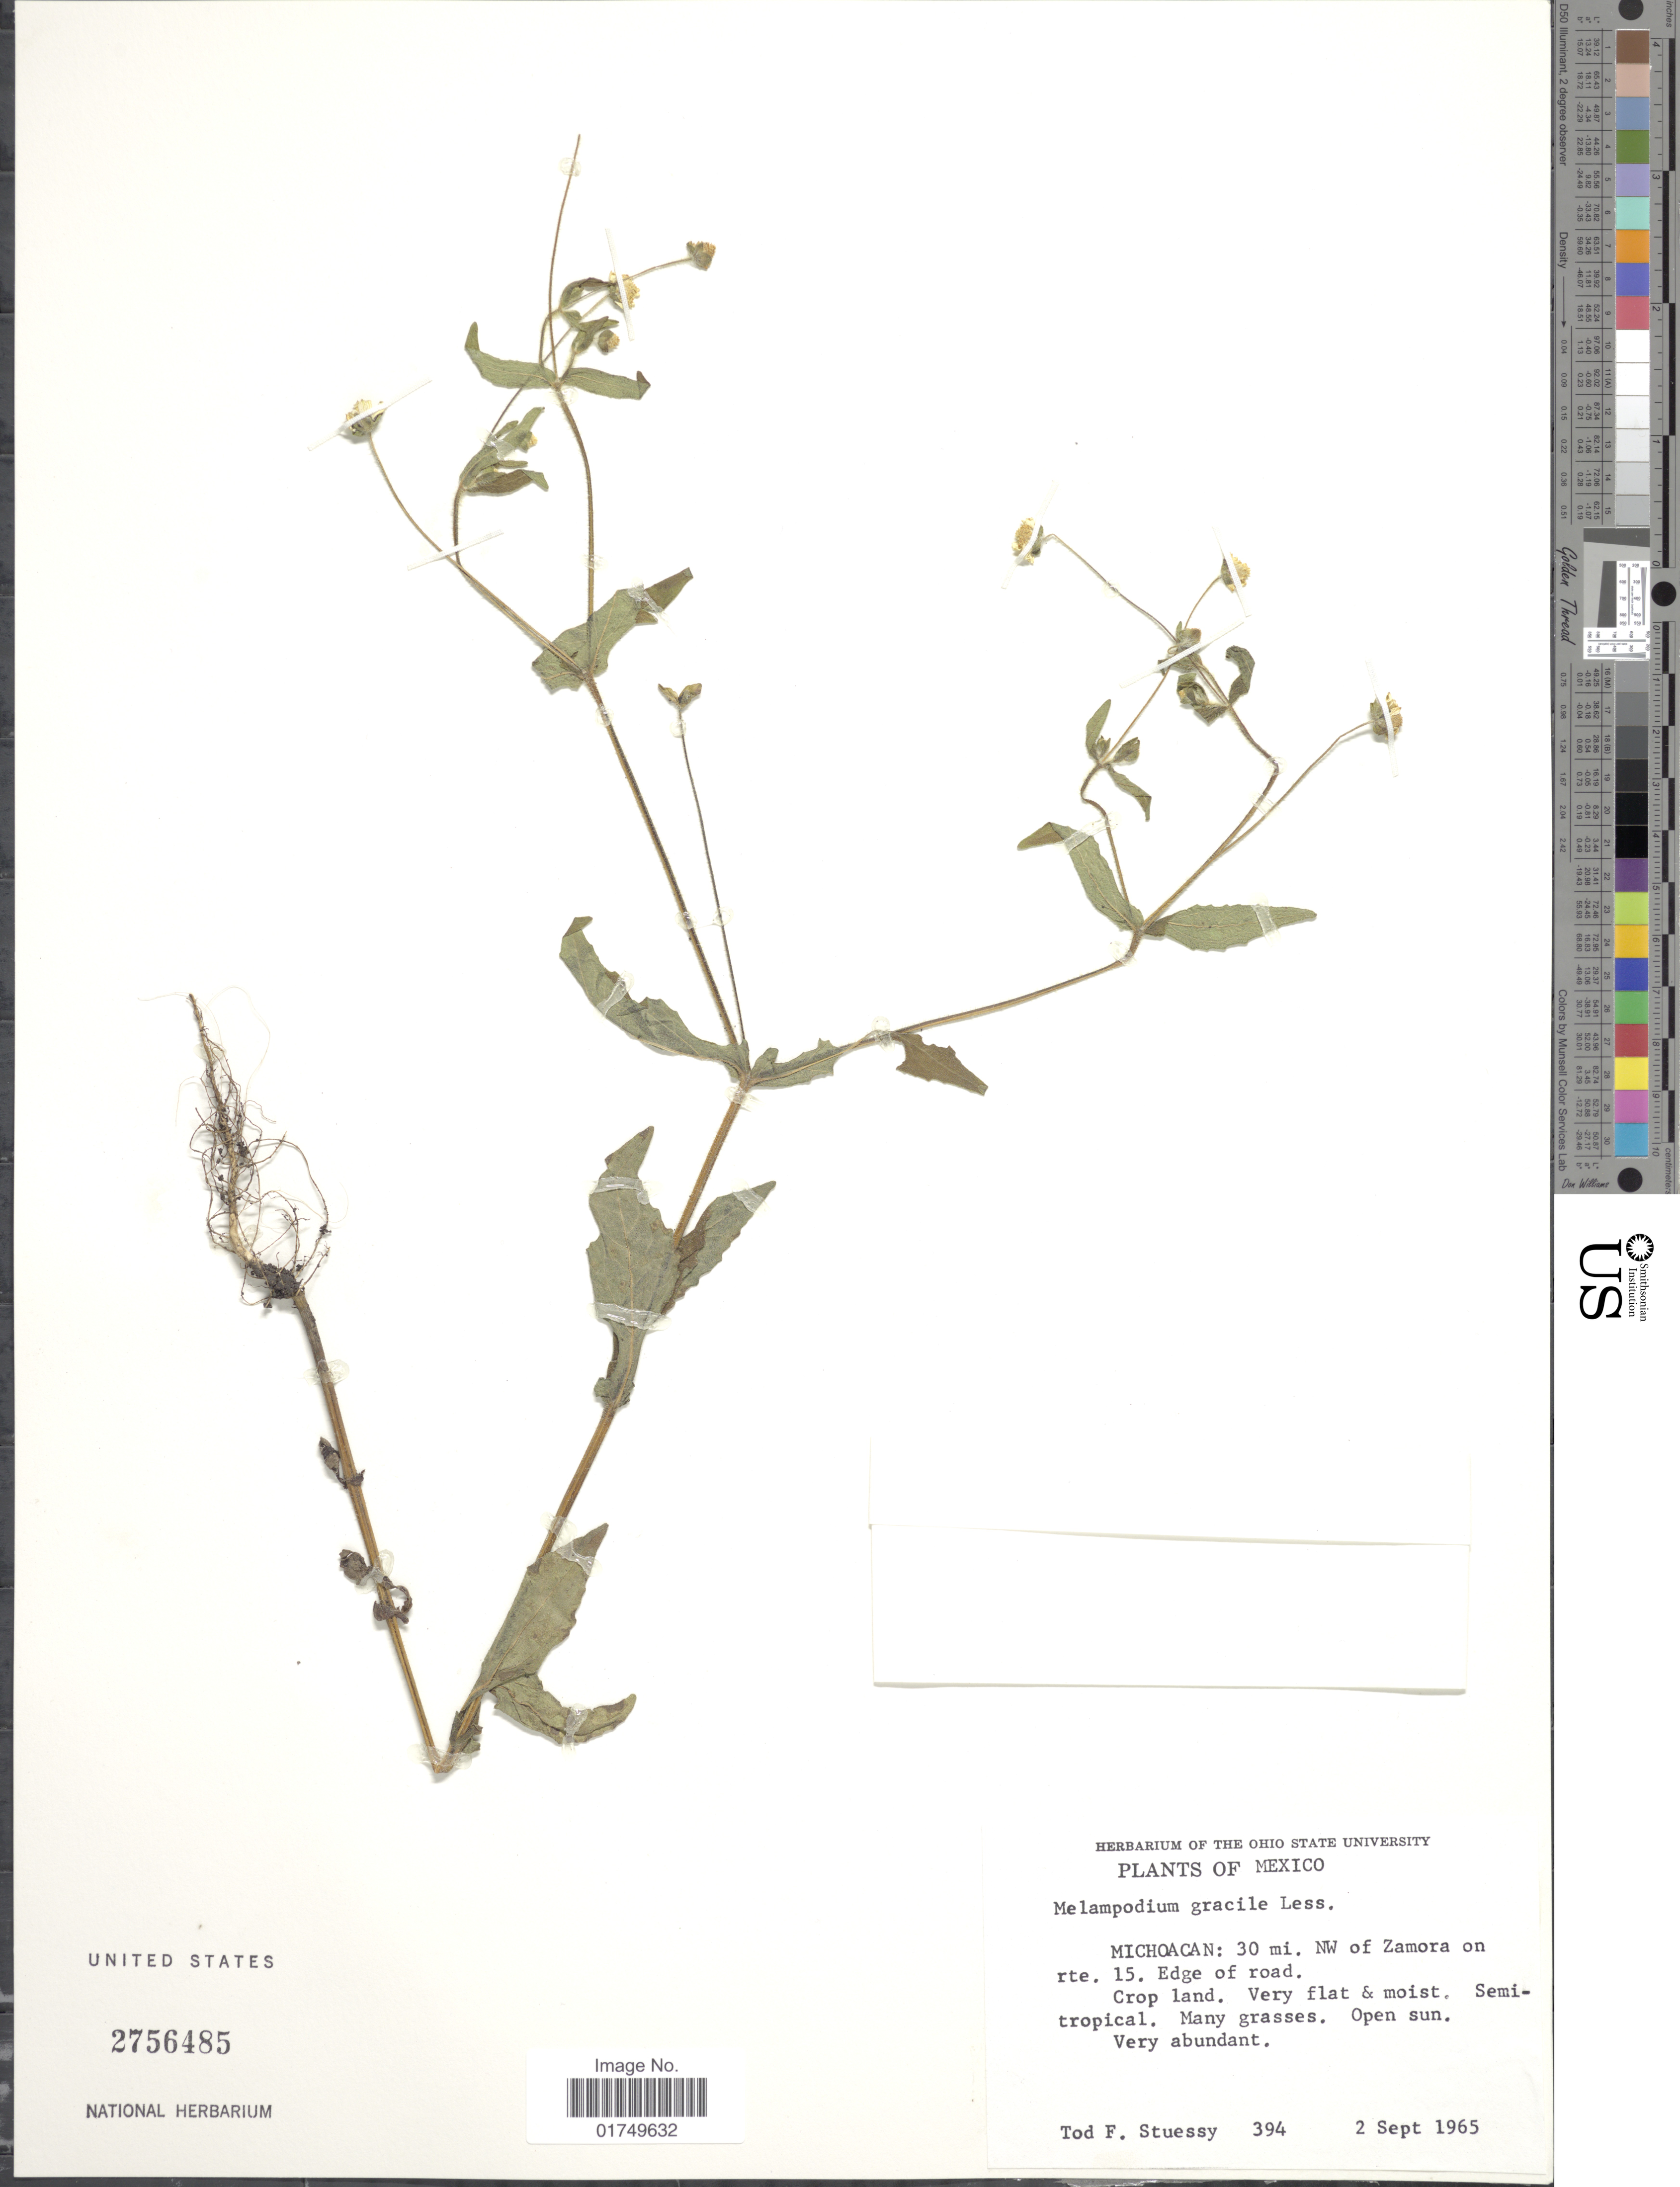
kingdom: Plantae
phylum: Tracheophyta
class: Magnoliopsida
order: Asterales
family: Asteraceae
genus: Melampodium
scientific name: Melampodium gracile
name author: Less.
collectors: T. Stuessy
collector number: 394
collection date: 1965-09-02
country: Mexico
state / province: Michoacán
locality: Michoacan: 30 mi. NW of Zamora on rte. 15. Edge of road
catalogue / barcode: US 2756485